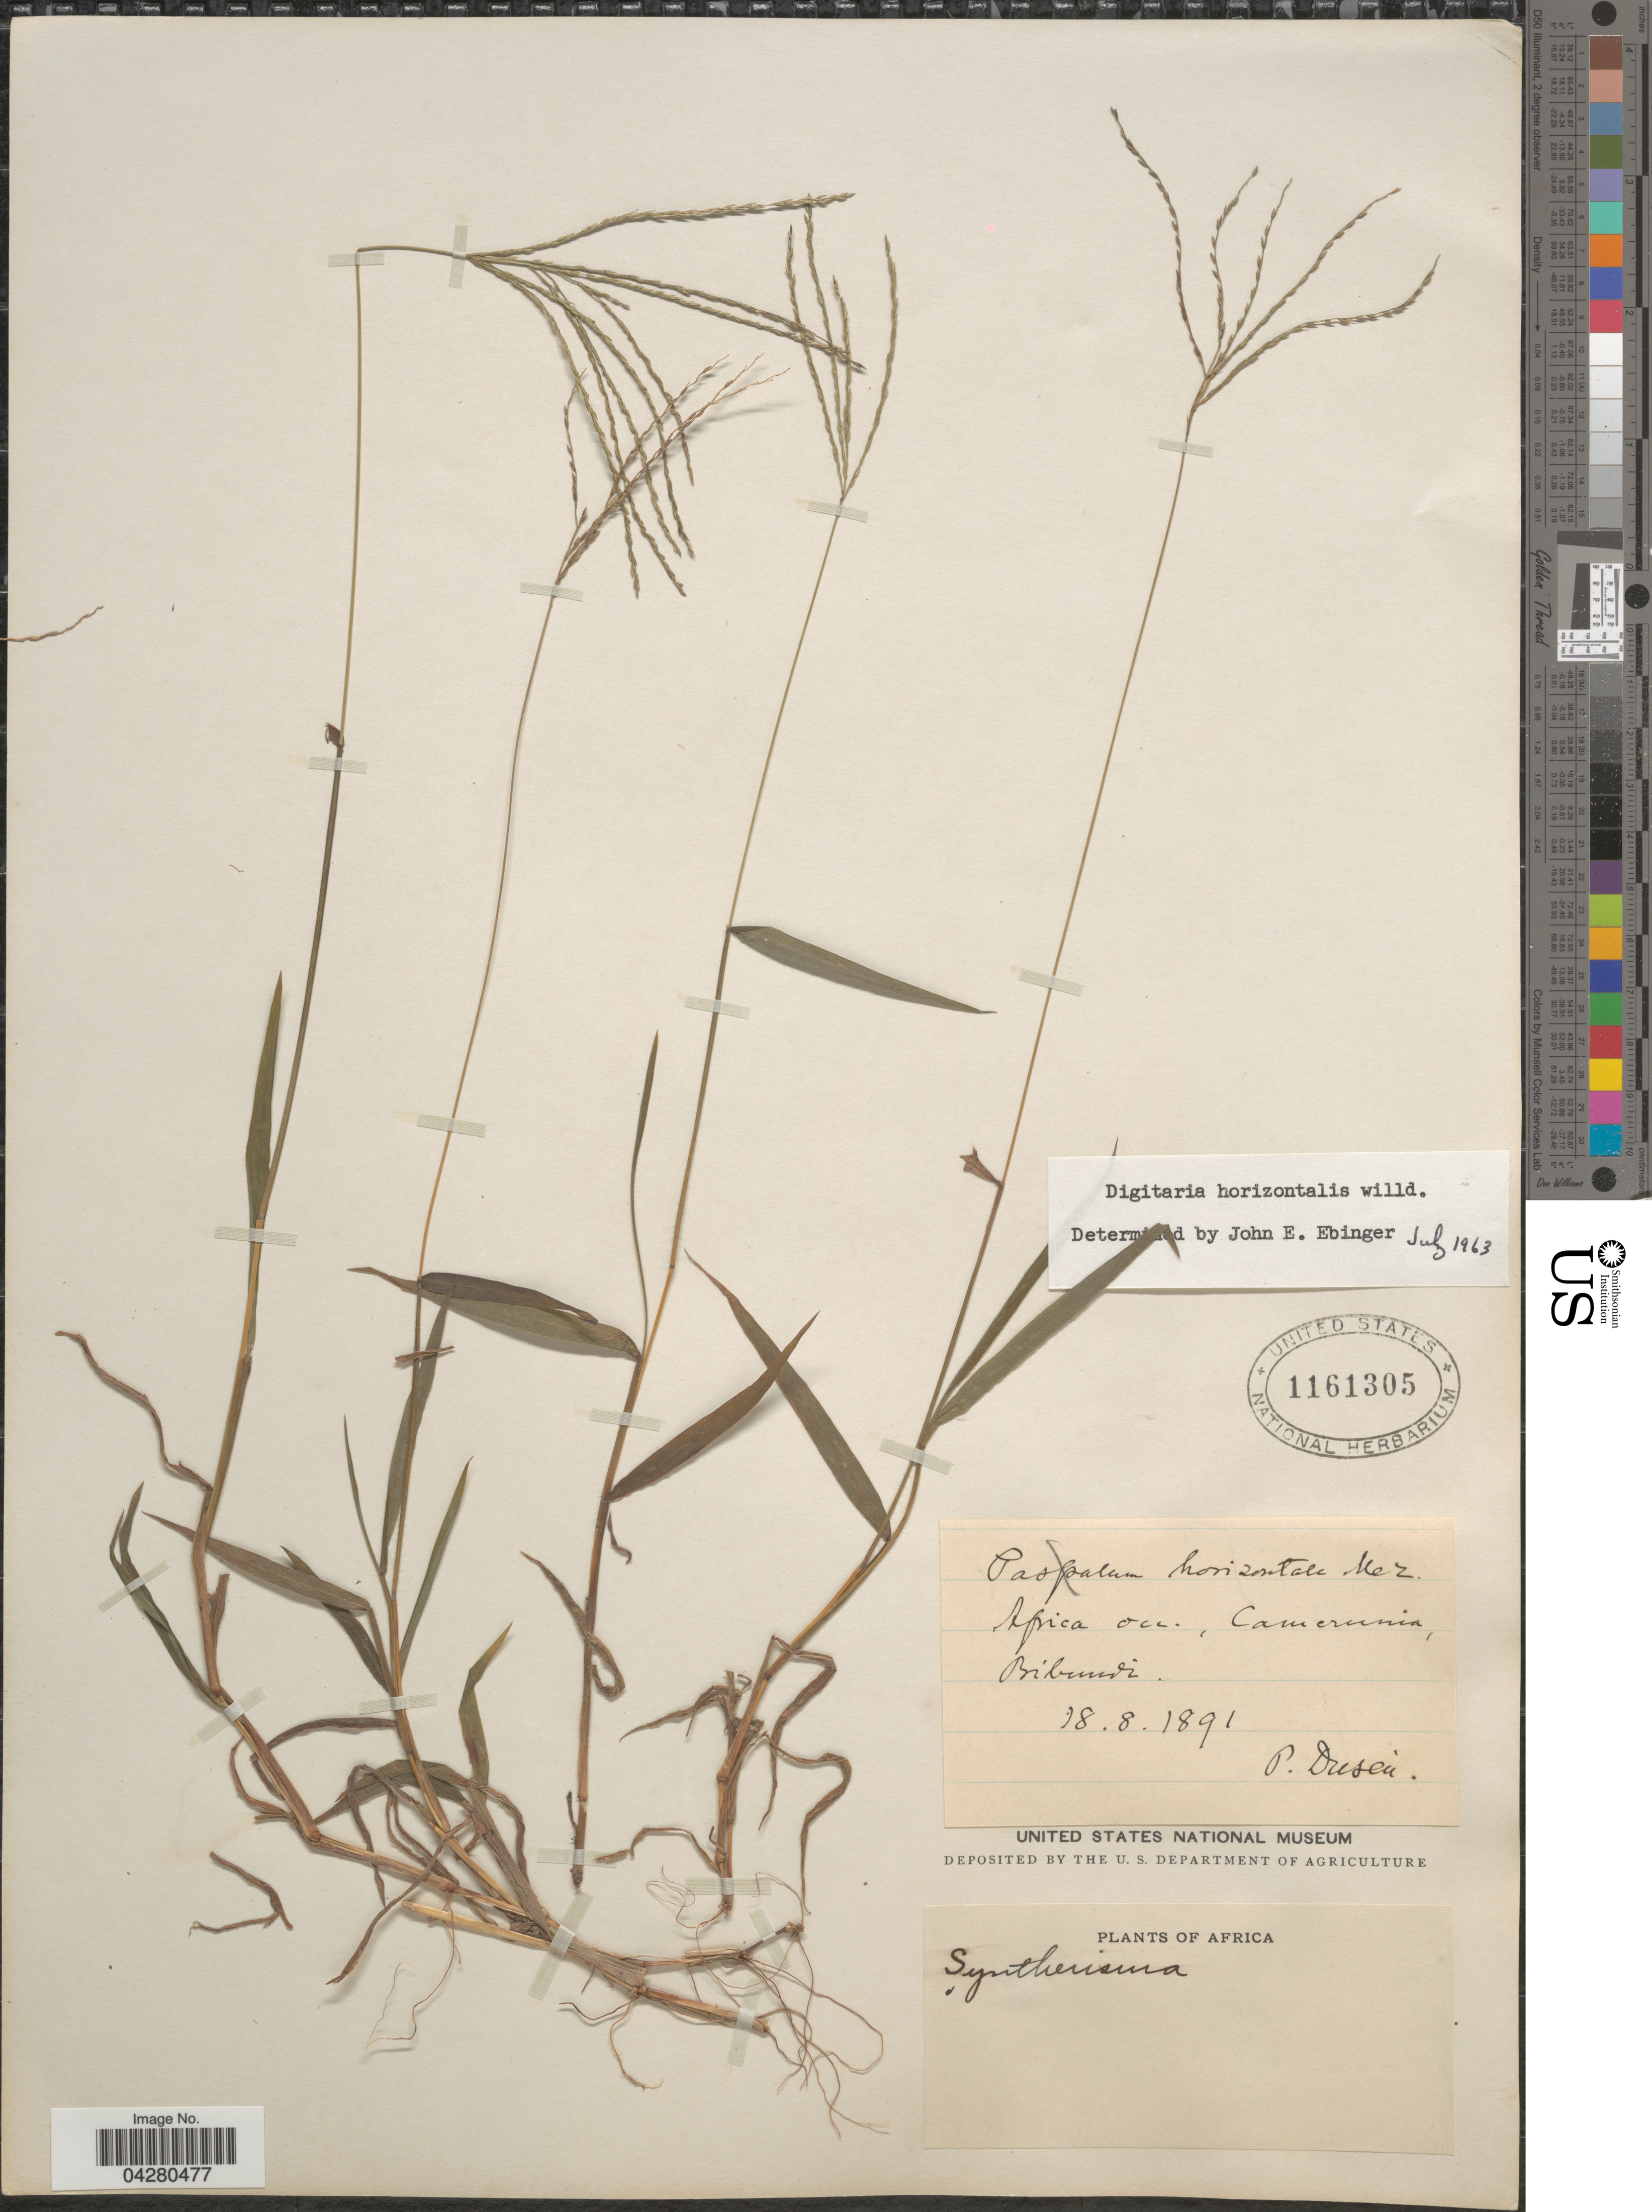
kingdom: Plantae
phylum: Tracheophyta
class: Liliopsida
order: Poales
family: Poaceae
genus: Digitaria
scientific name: Digitaria horizontalis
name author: Willd.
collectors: P. Dusén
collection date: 1891-08-18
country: Cameroon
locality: Africa occ., Camerunia, Bibundi.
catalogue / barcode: US 1161305